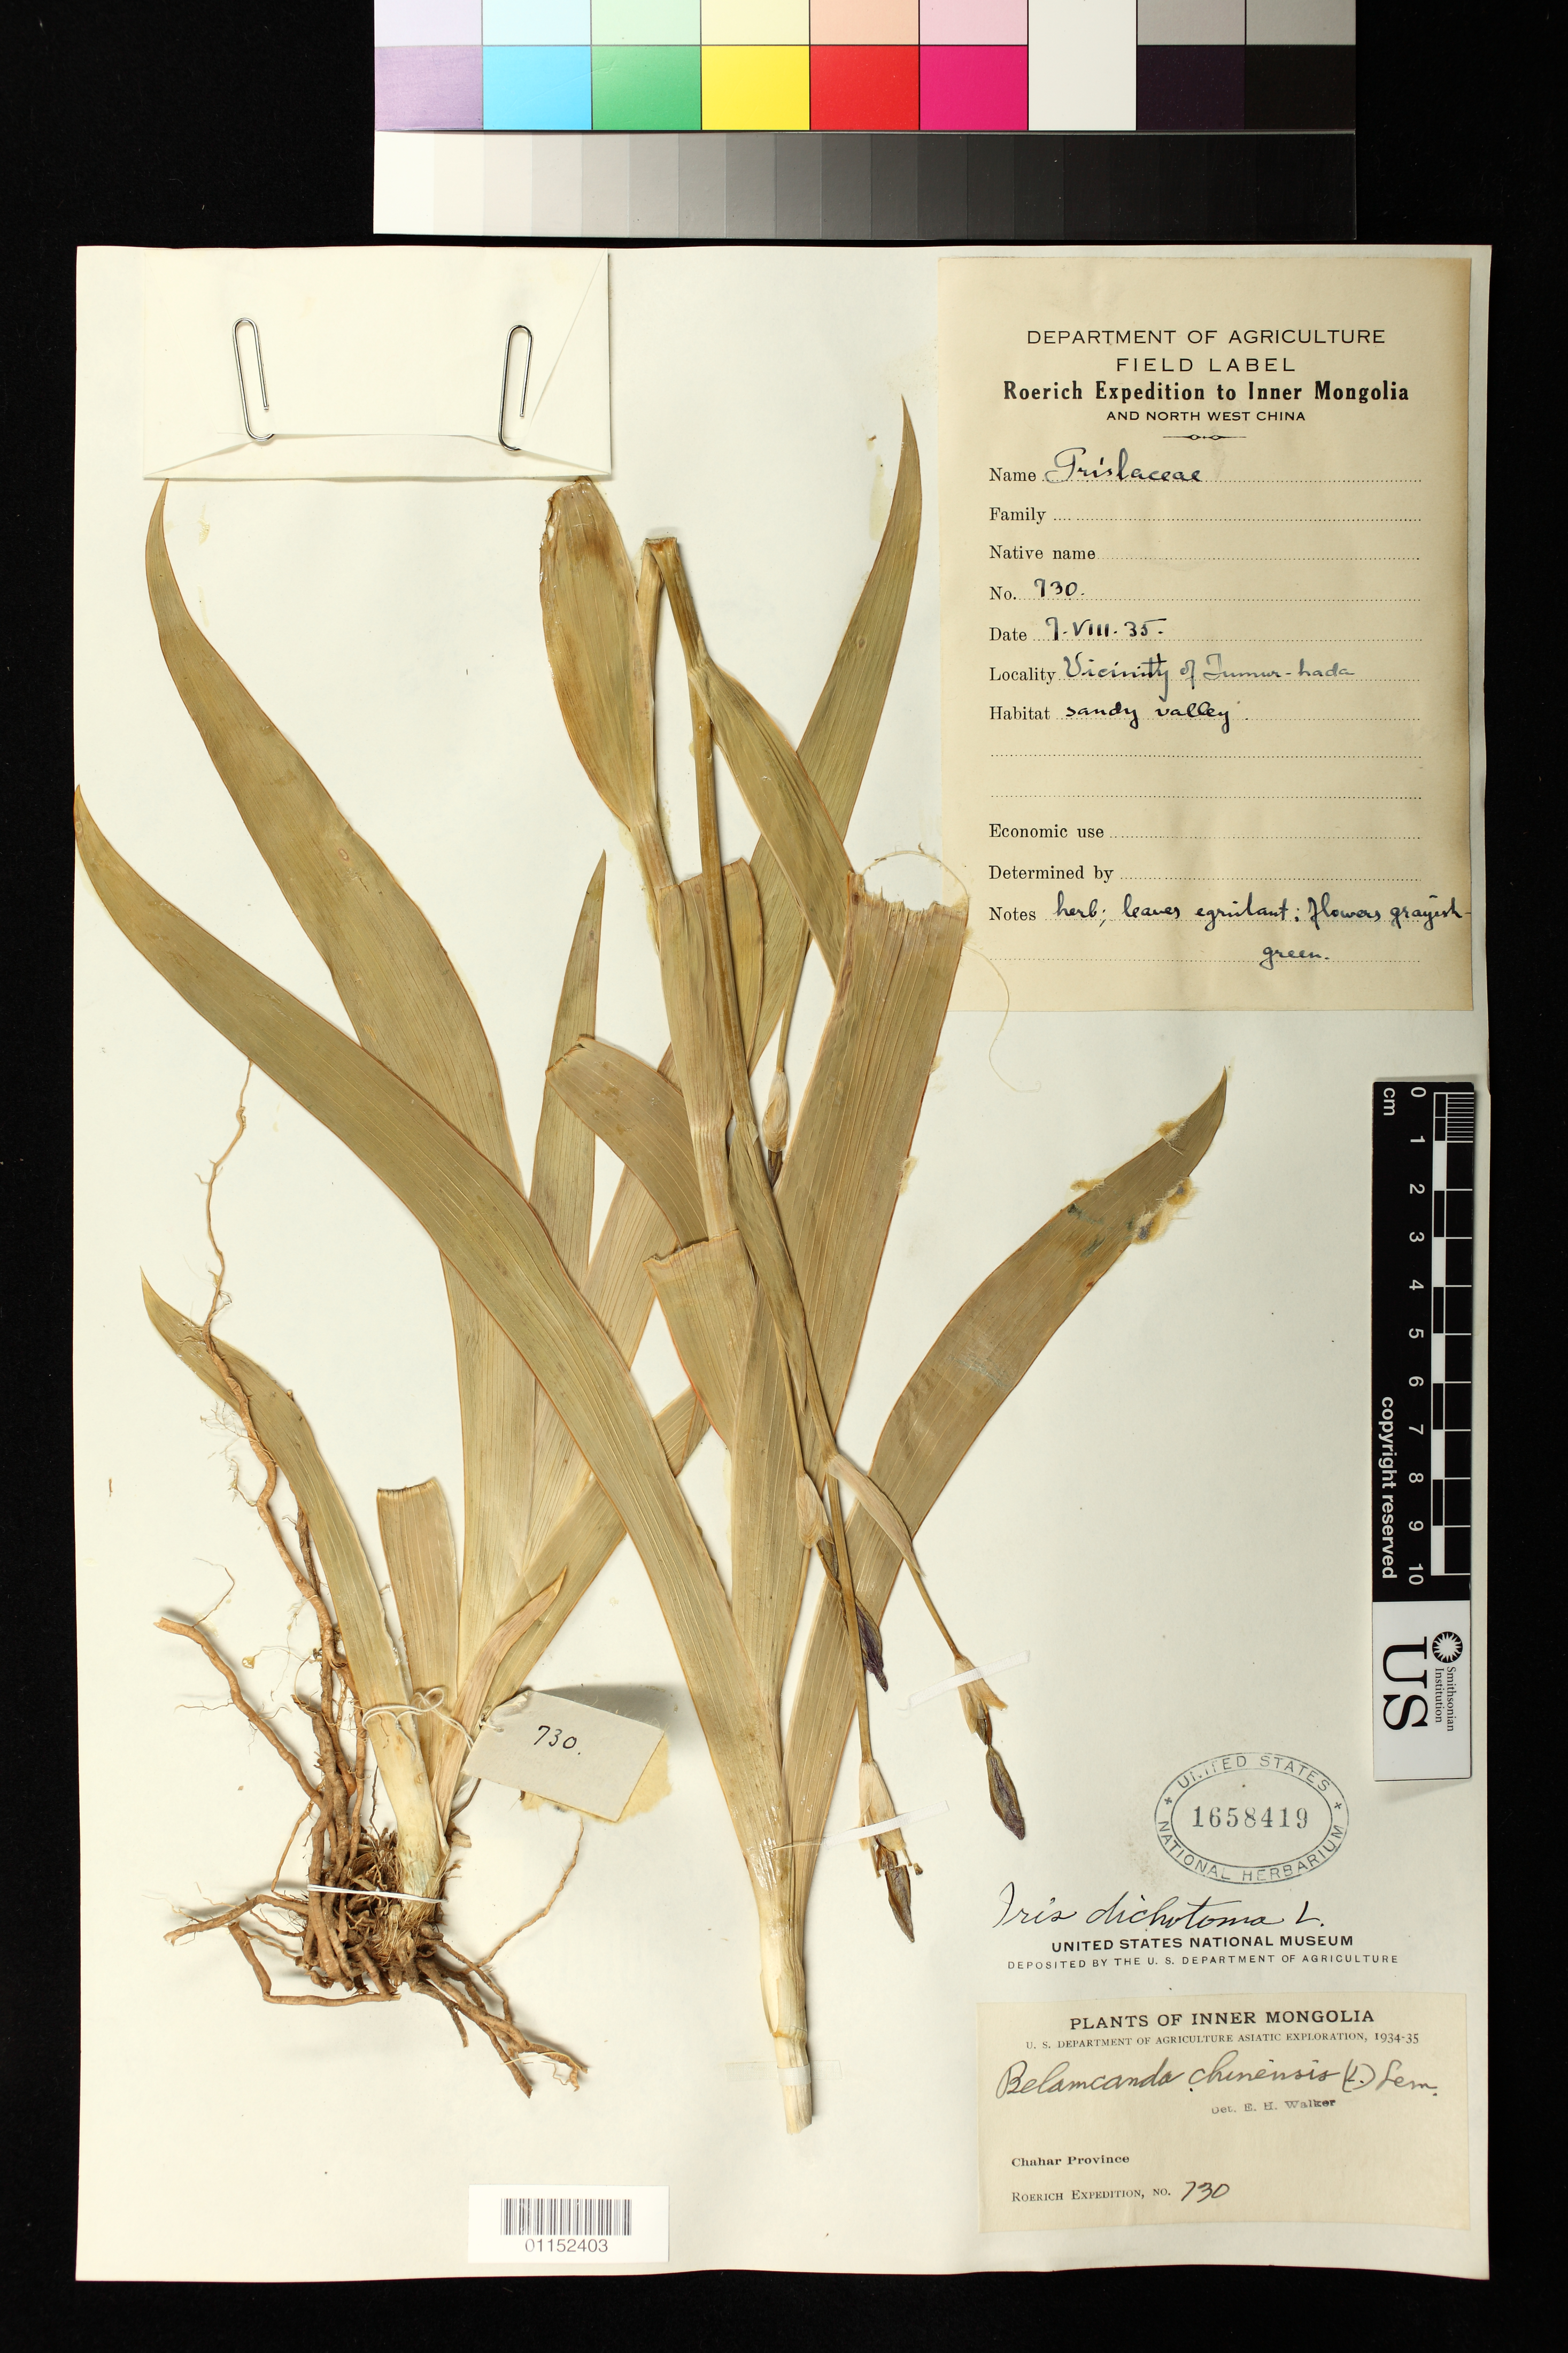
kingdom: Plantae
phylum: Tracheophyta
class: Liliopsida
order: Asparagales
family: Iridaceae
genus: Iris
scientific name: Iris dichotoma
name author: Pall.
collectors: Y. L. Keng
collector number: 730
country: China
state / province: Nei Monggol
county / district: Chahar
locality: Tumur-hada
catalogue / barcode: US 1658410